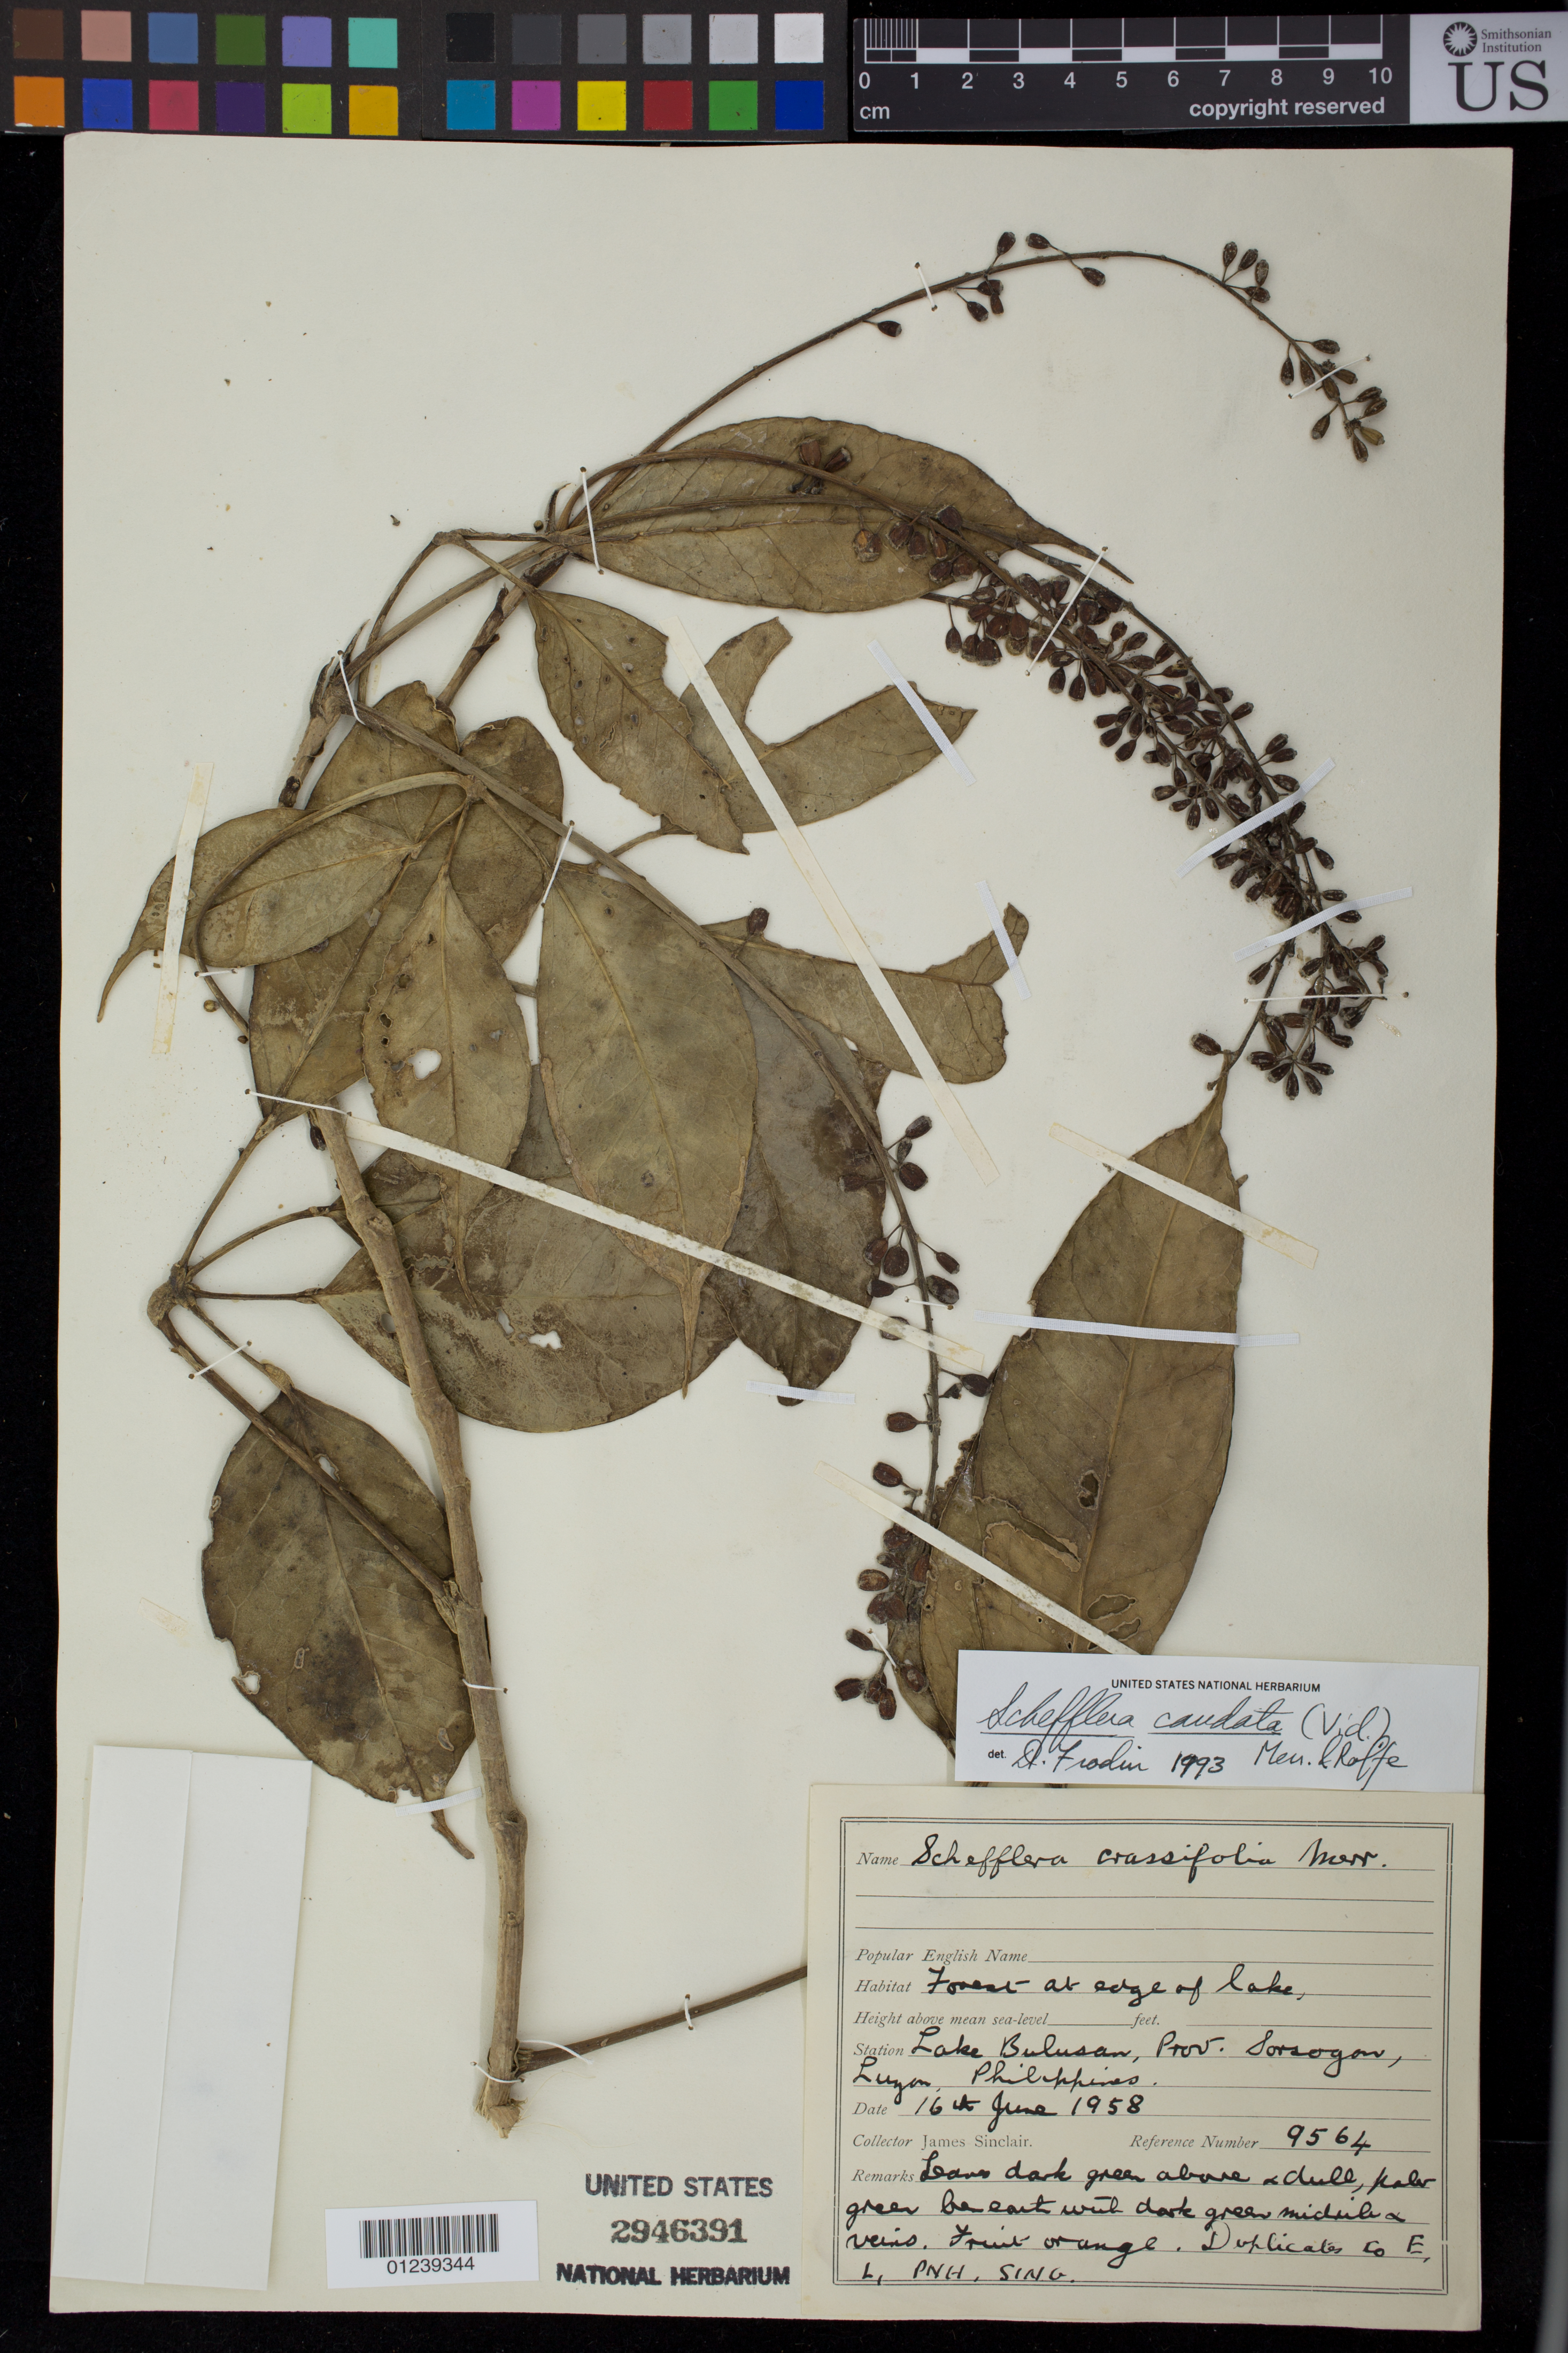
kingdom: Plantae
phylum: Tracheophyta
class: Magnoliopsida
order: Apiales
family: Araliaceae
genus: Schefflera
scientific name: Schefflera caudata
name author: Merr. & Rolfe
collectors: J. Sinclair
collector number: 9564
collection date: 1958-06-16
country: Philippines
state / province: Bicol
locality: Forest at edge of Lake Bulusan, Prov. Sorsogon, Luzon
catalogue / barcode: US 2946391